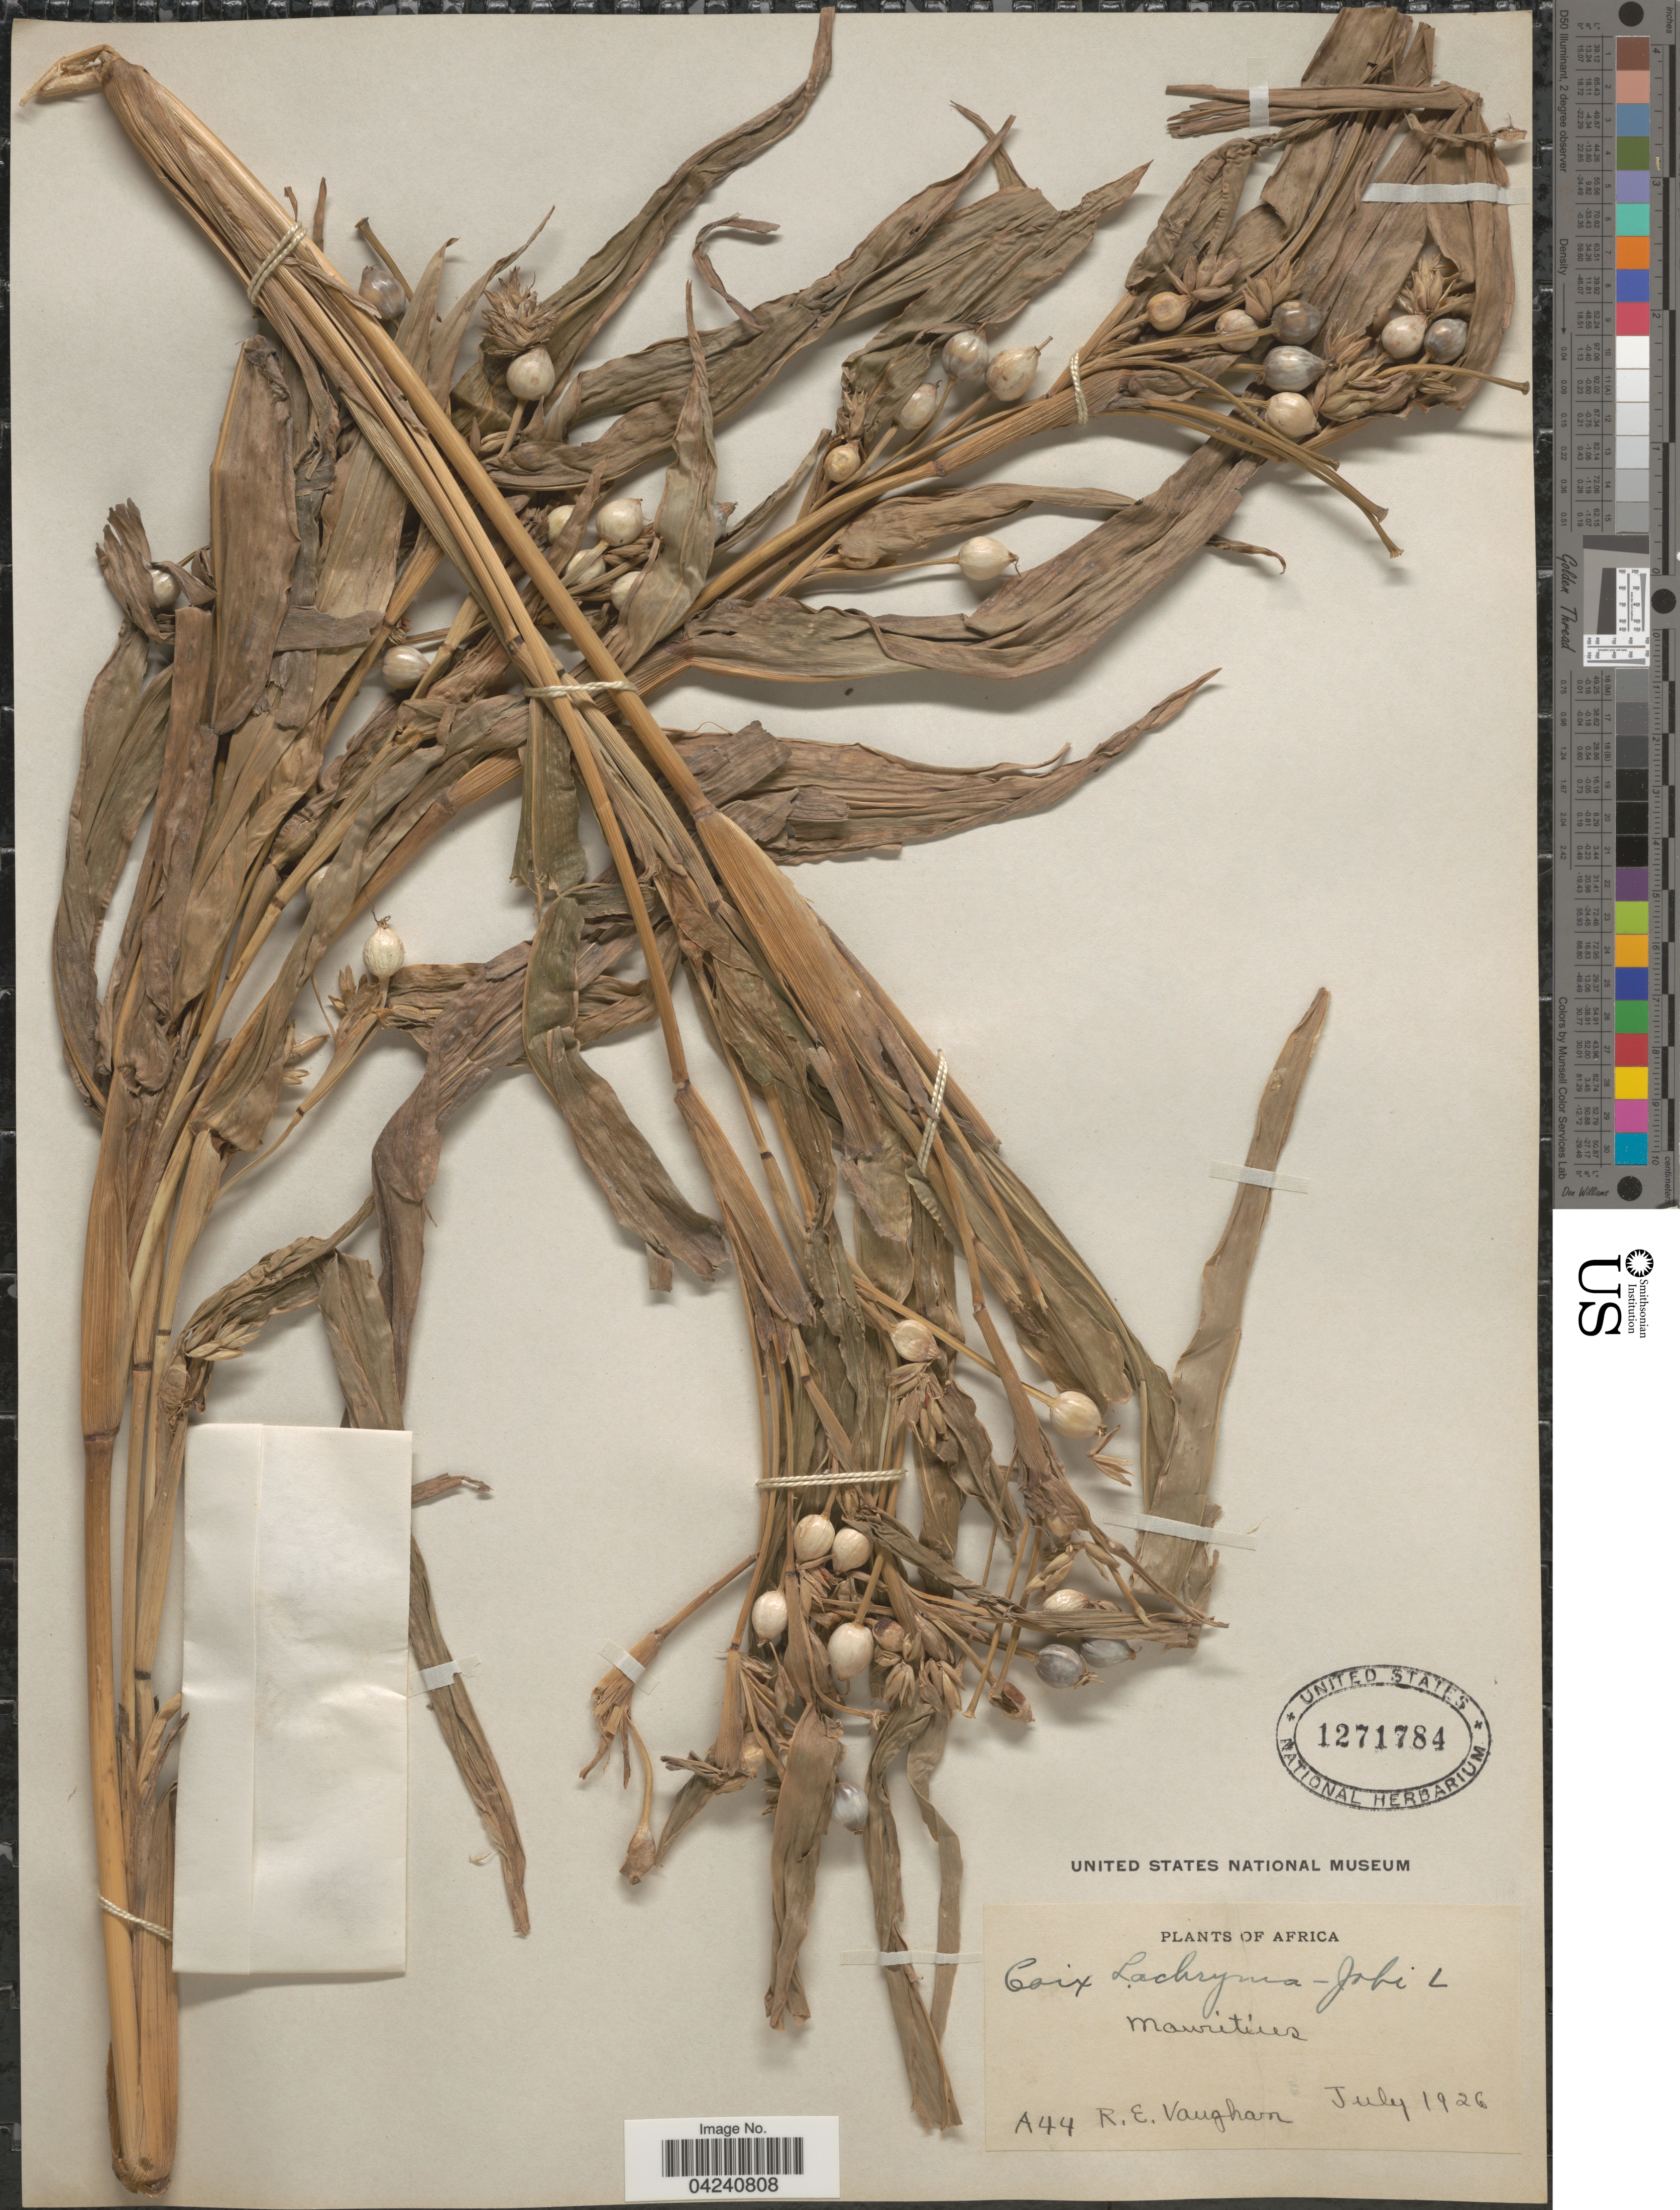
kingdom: Plantae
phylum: Tracheophyta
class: Liliopsida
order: Poales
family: Poaceae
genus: Coix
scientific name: Coix lacryma-jobi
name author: L.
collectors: R. Vaughan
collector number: A44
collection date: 1926-07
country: Mauritius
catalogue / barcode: US 1271784